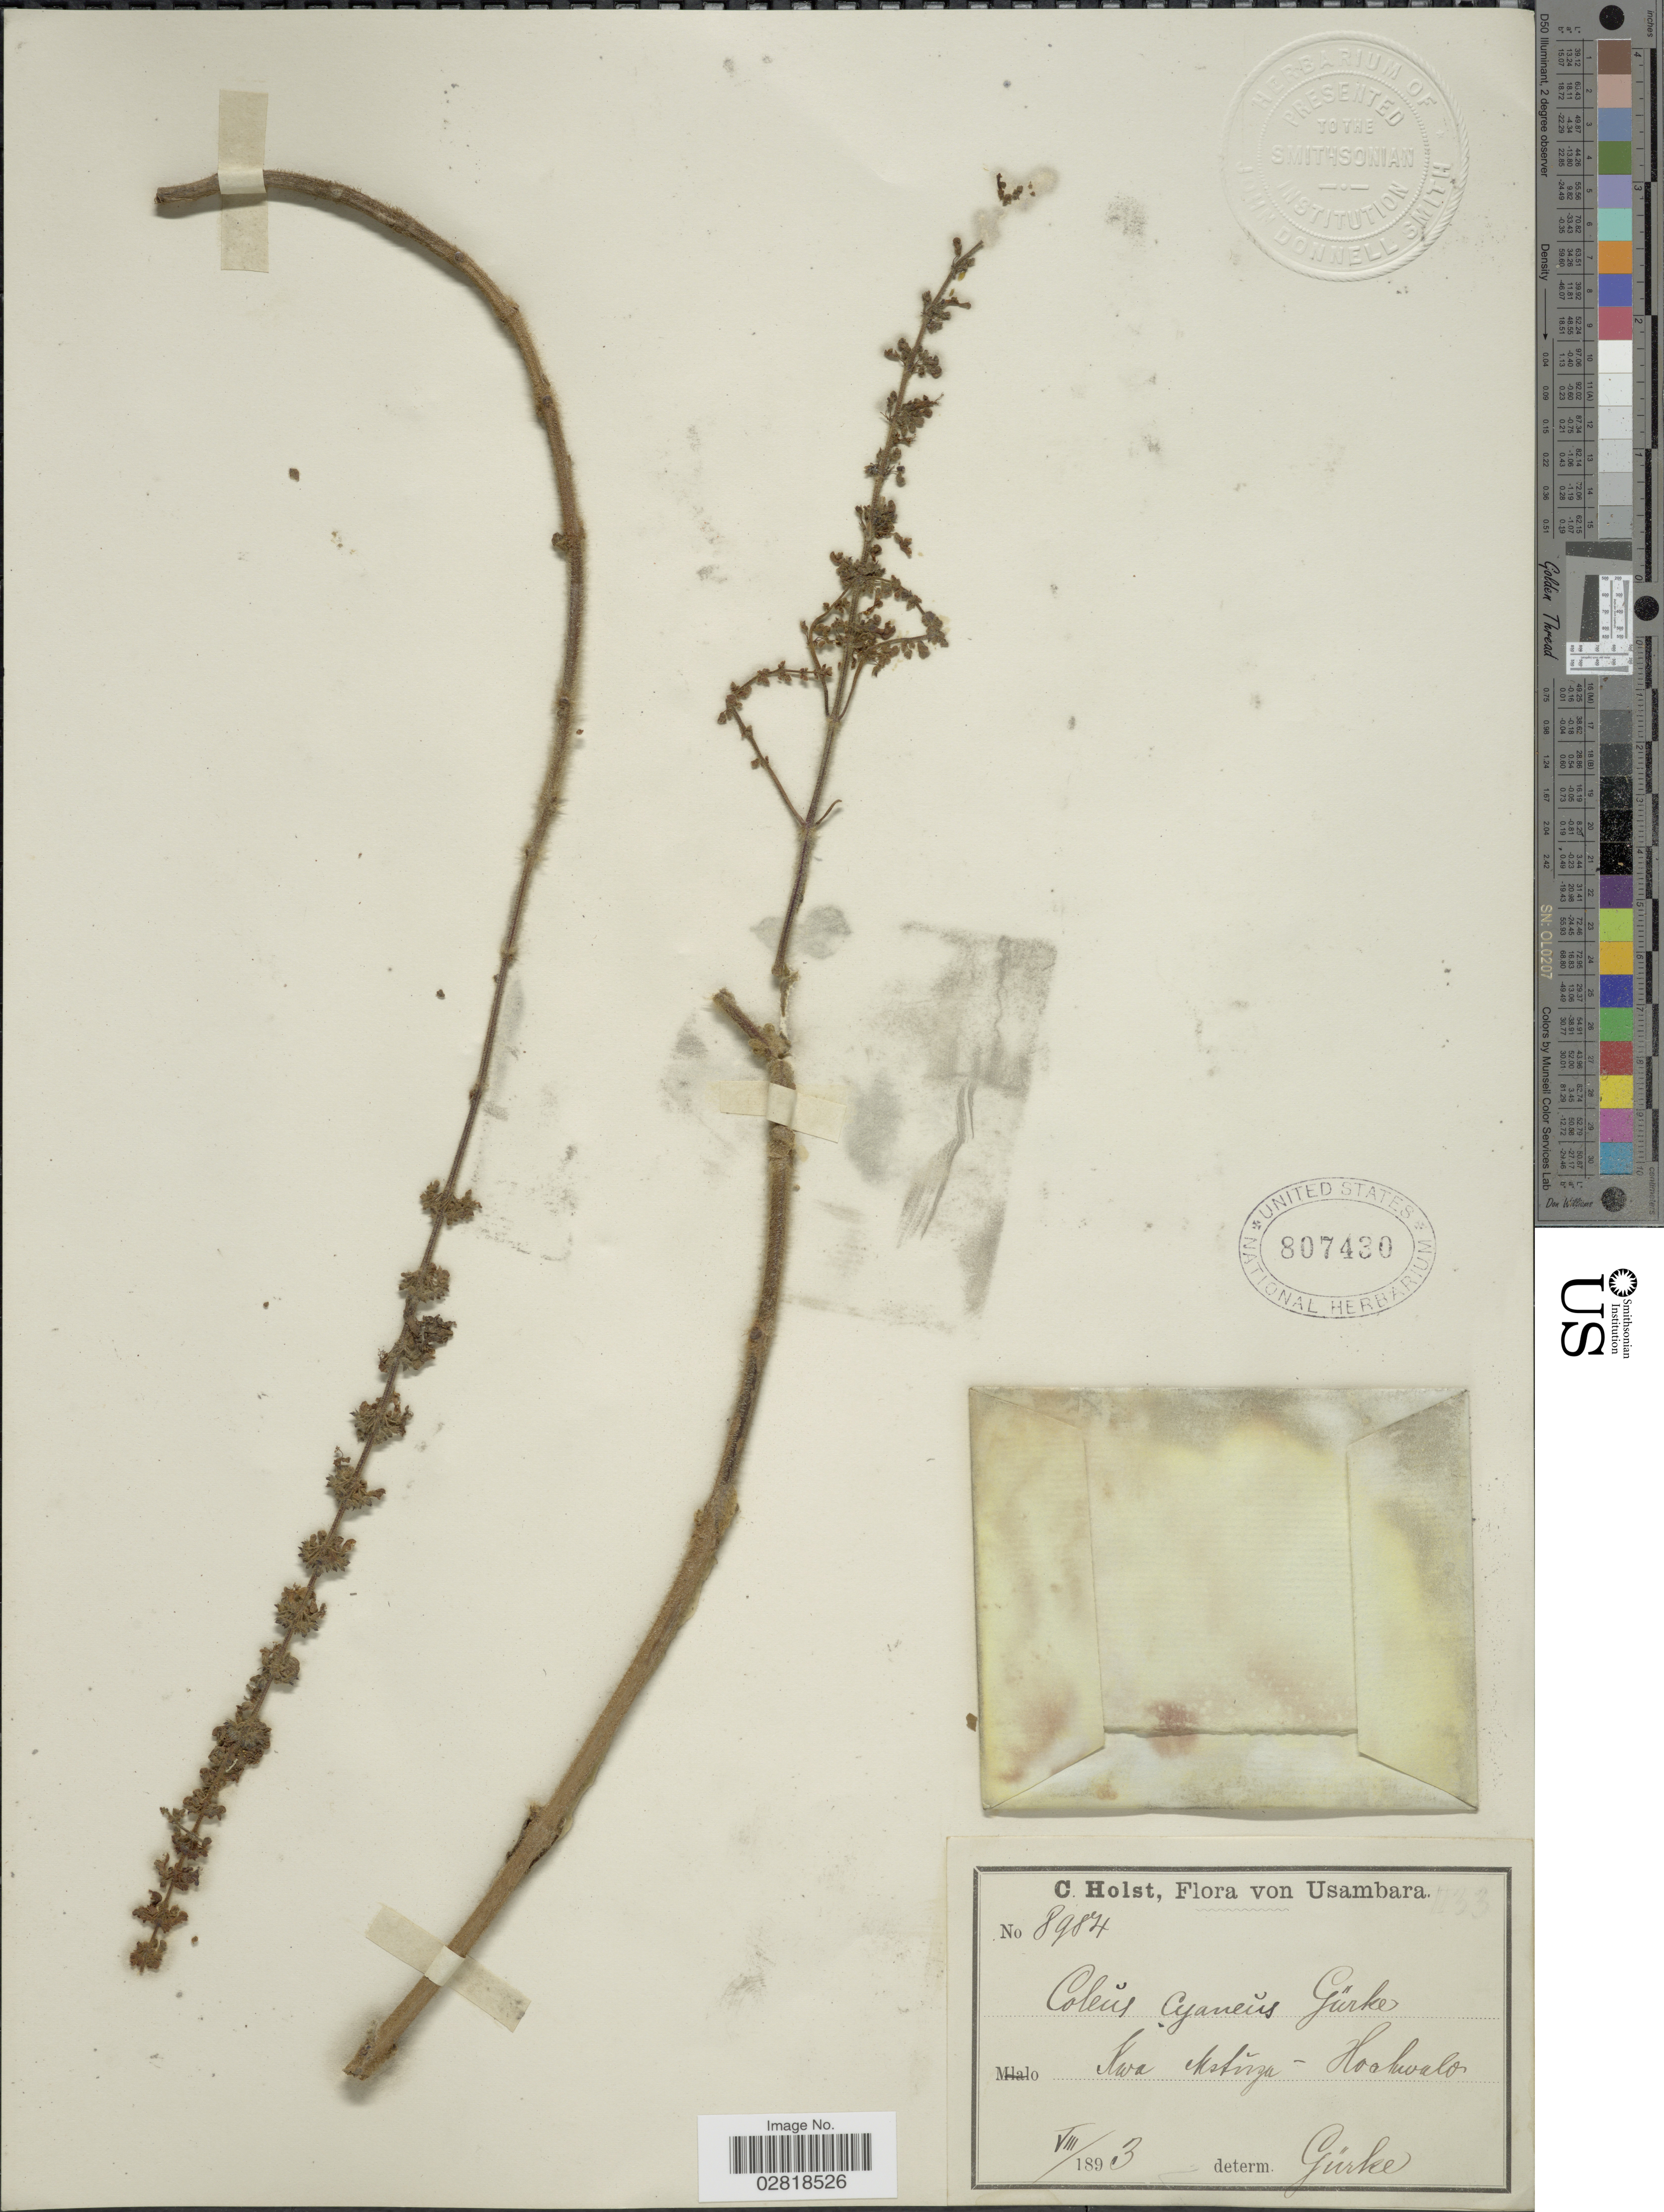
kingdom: Plantae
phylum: Tracheophyta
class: Magnoliopsida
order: Lamiales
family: Lamiaceae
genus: Plectranthus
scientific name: Plectranthus cyaneus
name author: Gürke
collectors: C. H. Holst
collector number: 8984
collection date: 1893-08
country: Tanzania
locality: Usambara. Kwa Mstuza - Hochwald.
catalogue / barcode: US 807430